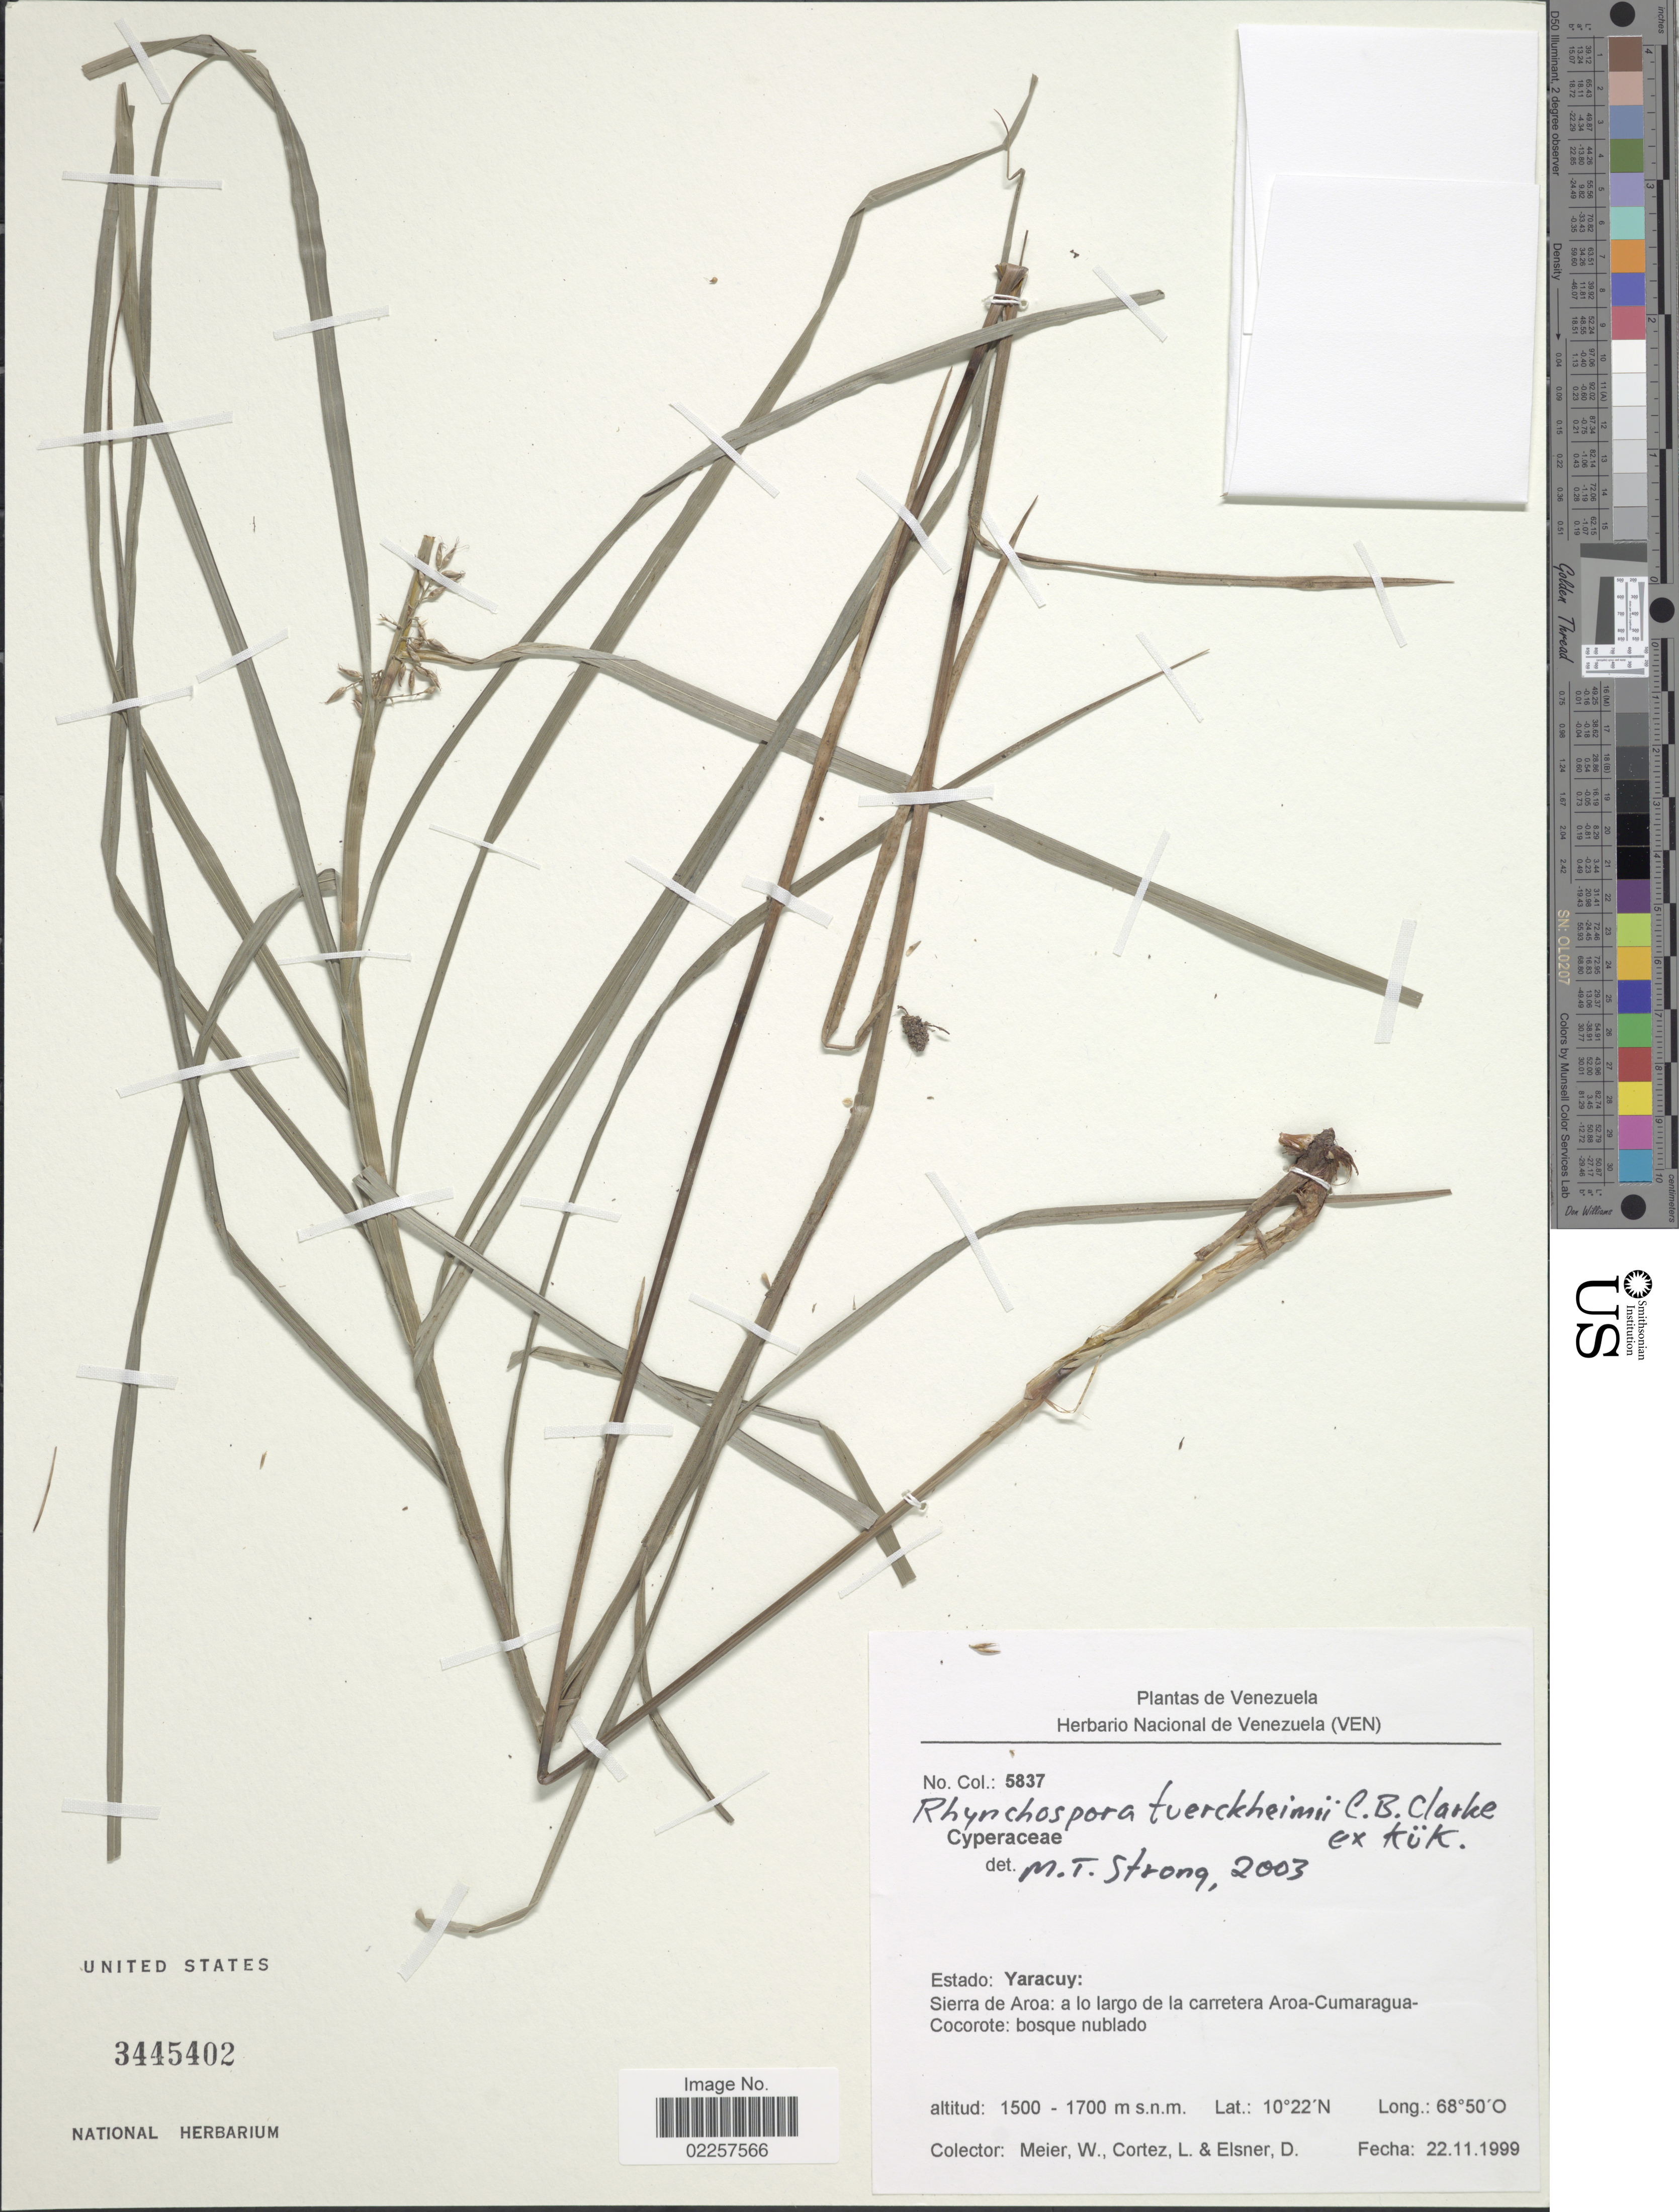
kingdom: Plantae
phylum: Tracheophyta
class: Liliopsida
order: Poales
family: Cyperaceae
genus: Rhynchospora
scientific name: Rhynchospora tuerckheimii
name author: C.B. Clarke ex Kük.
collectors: W. Meier, L. Cortéz & D. Elsner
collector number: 5837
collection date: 1999-11-22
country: Venezuela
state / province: Yaracuy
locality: Sierra de Aroa: a lo largo de la carretera Aroa-Cumaragua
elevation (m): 1500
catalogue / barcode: US 3445402